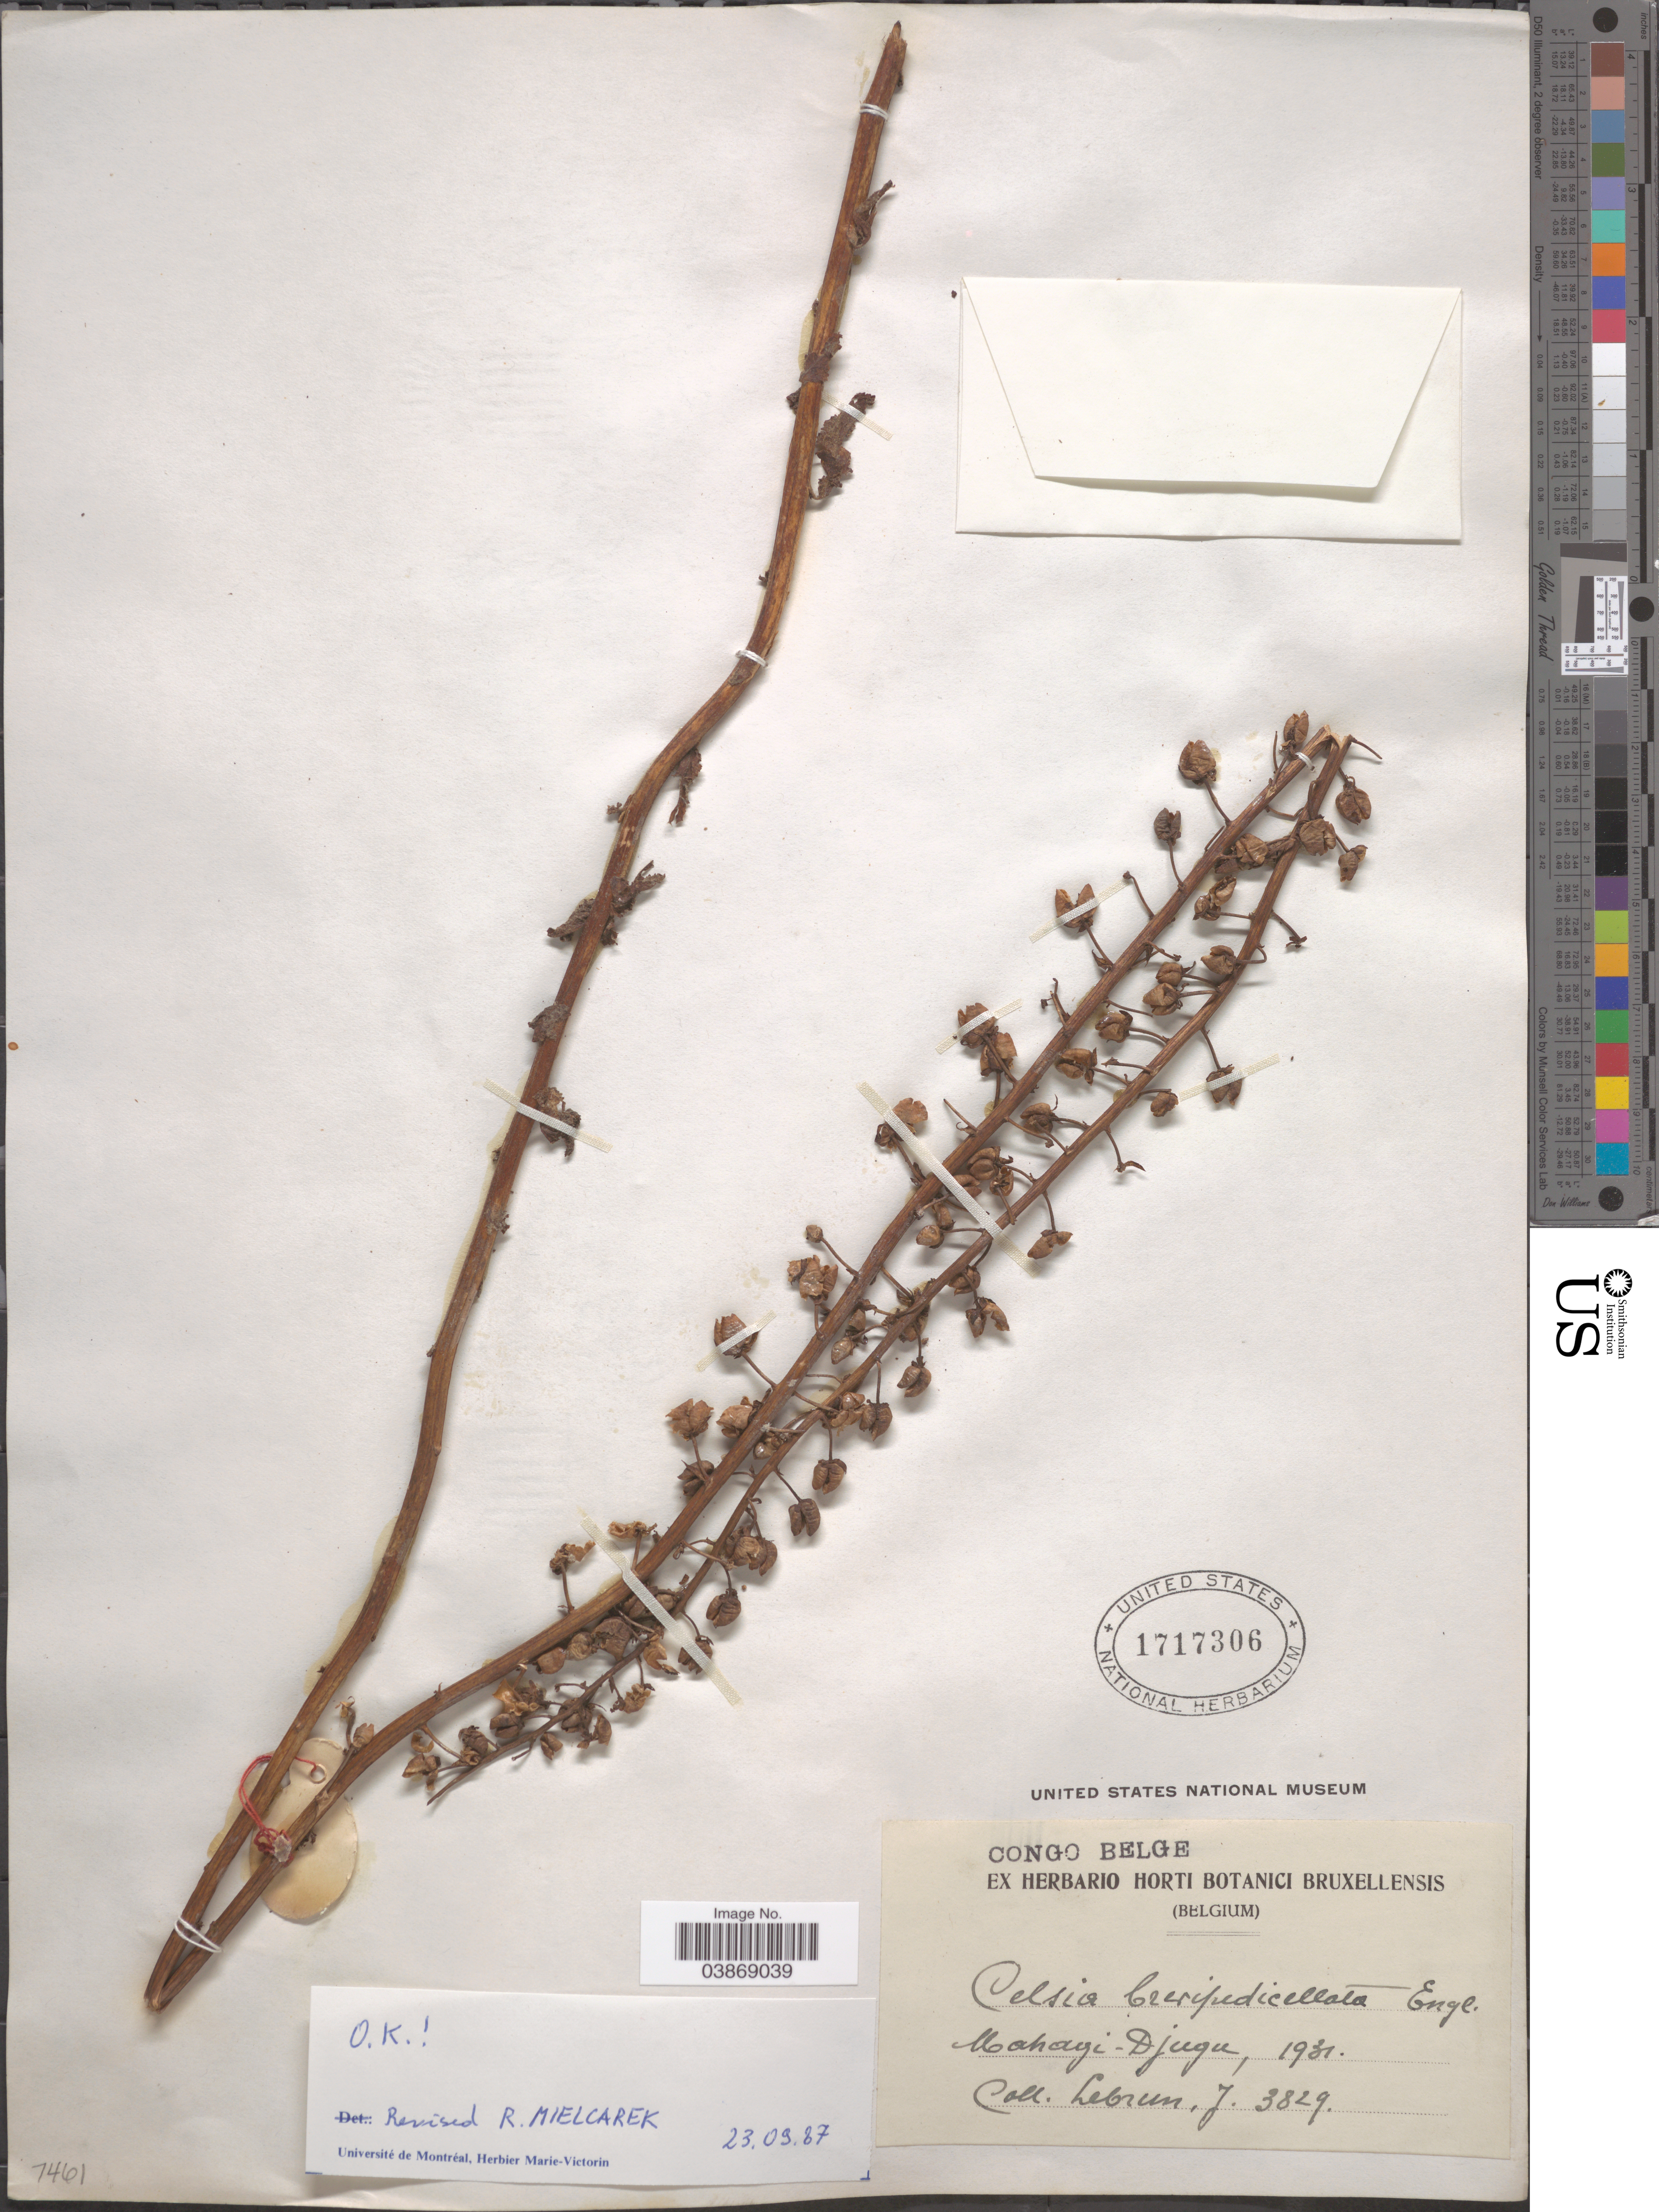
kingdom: Plantae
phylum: Tracheophyta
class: Magnoliopsida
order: Lamiales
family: Scrophulariaceae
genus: Celsia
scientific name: Celsia brevipedicellata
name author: Engl.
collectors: J. A. Lebrun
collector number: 3829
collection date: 1931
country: Congo, Democratic Republic of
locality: Congo Belge. Mahagi-Djugu.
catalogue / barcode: US 1717306